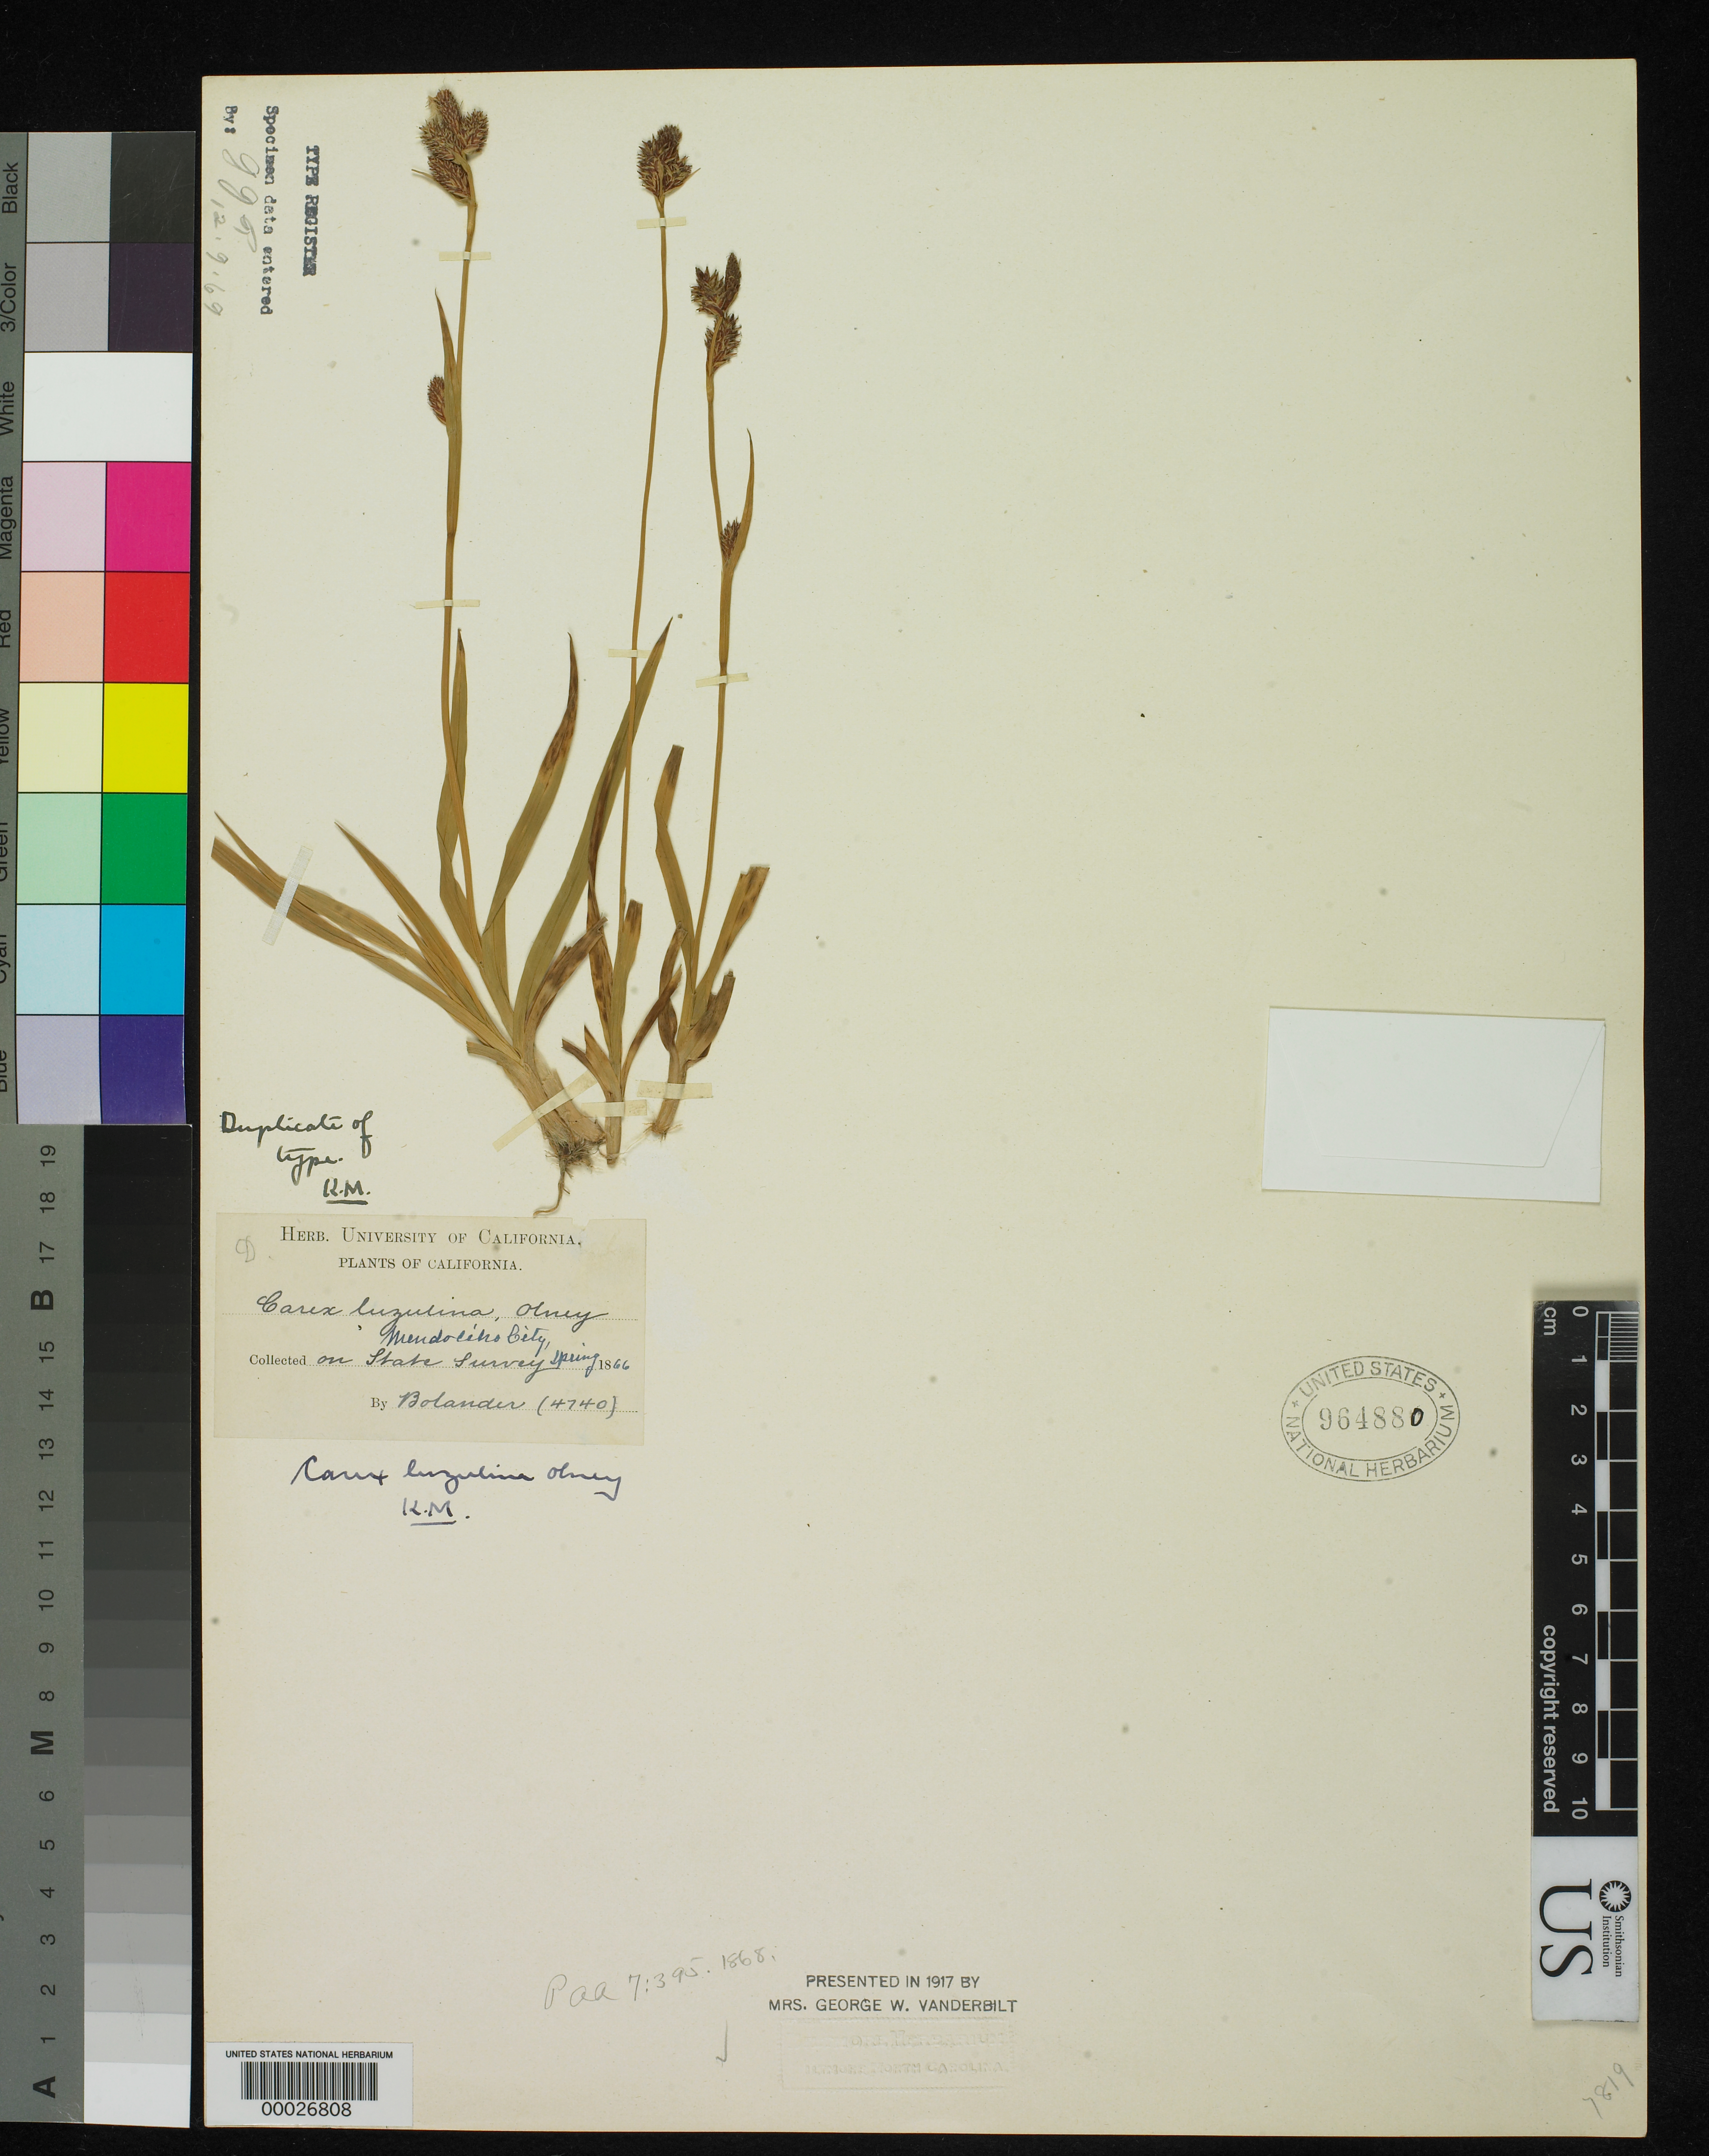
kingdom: Plantae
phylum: Tracheophyta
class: Liliopsida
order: Poales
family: Cyperaceae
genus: Carex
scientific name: Carex luzulina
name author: Olney in A. Gray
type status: Isotype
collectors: H. Bolander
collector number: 4740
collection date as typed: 1866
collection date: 1866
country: United States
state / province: California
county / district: Mendocino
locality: Mendocino City, collected on State Survey, spring 1866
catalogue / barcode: US 964880